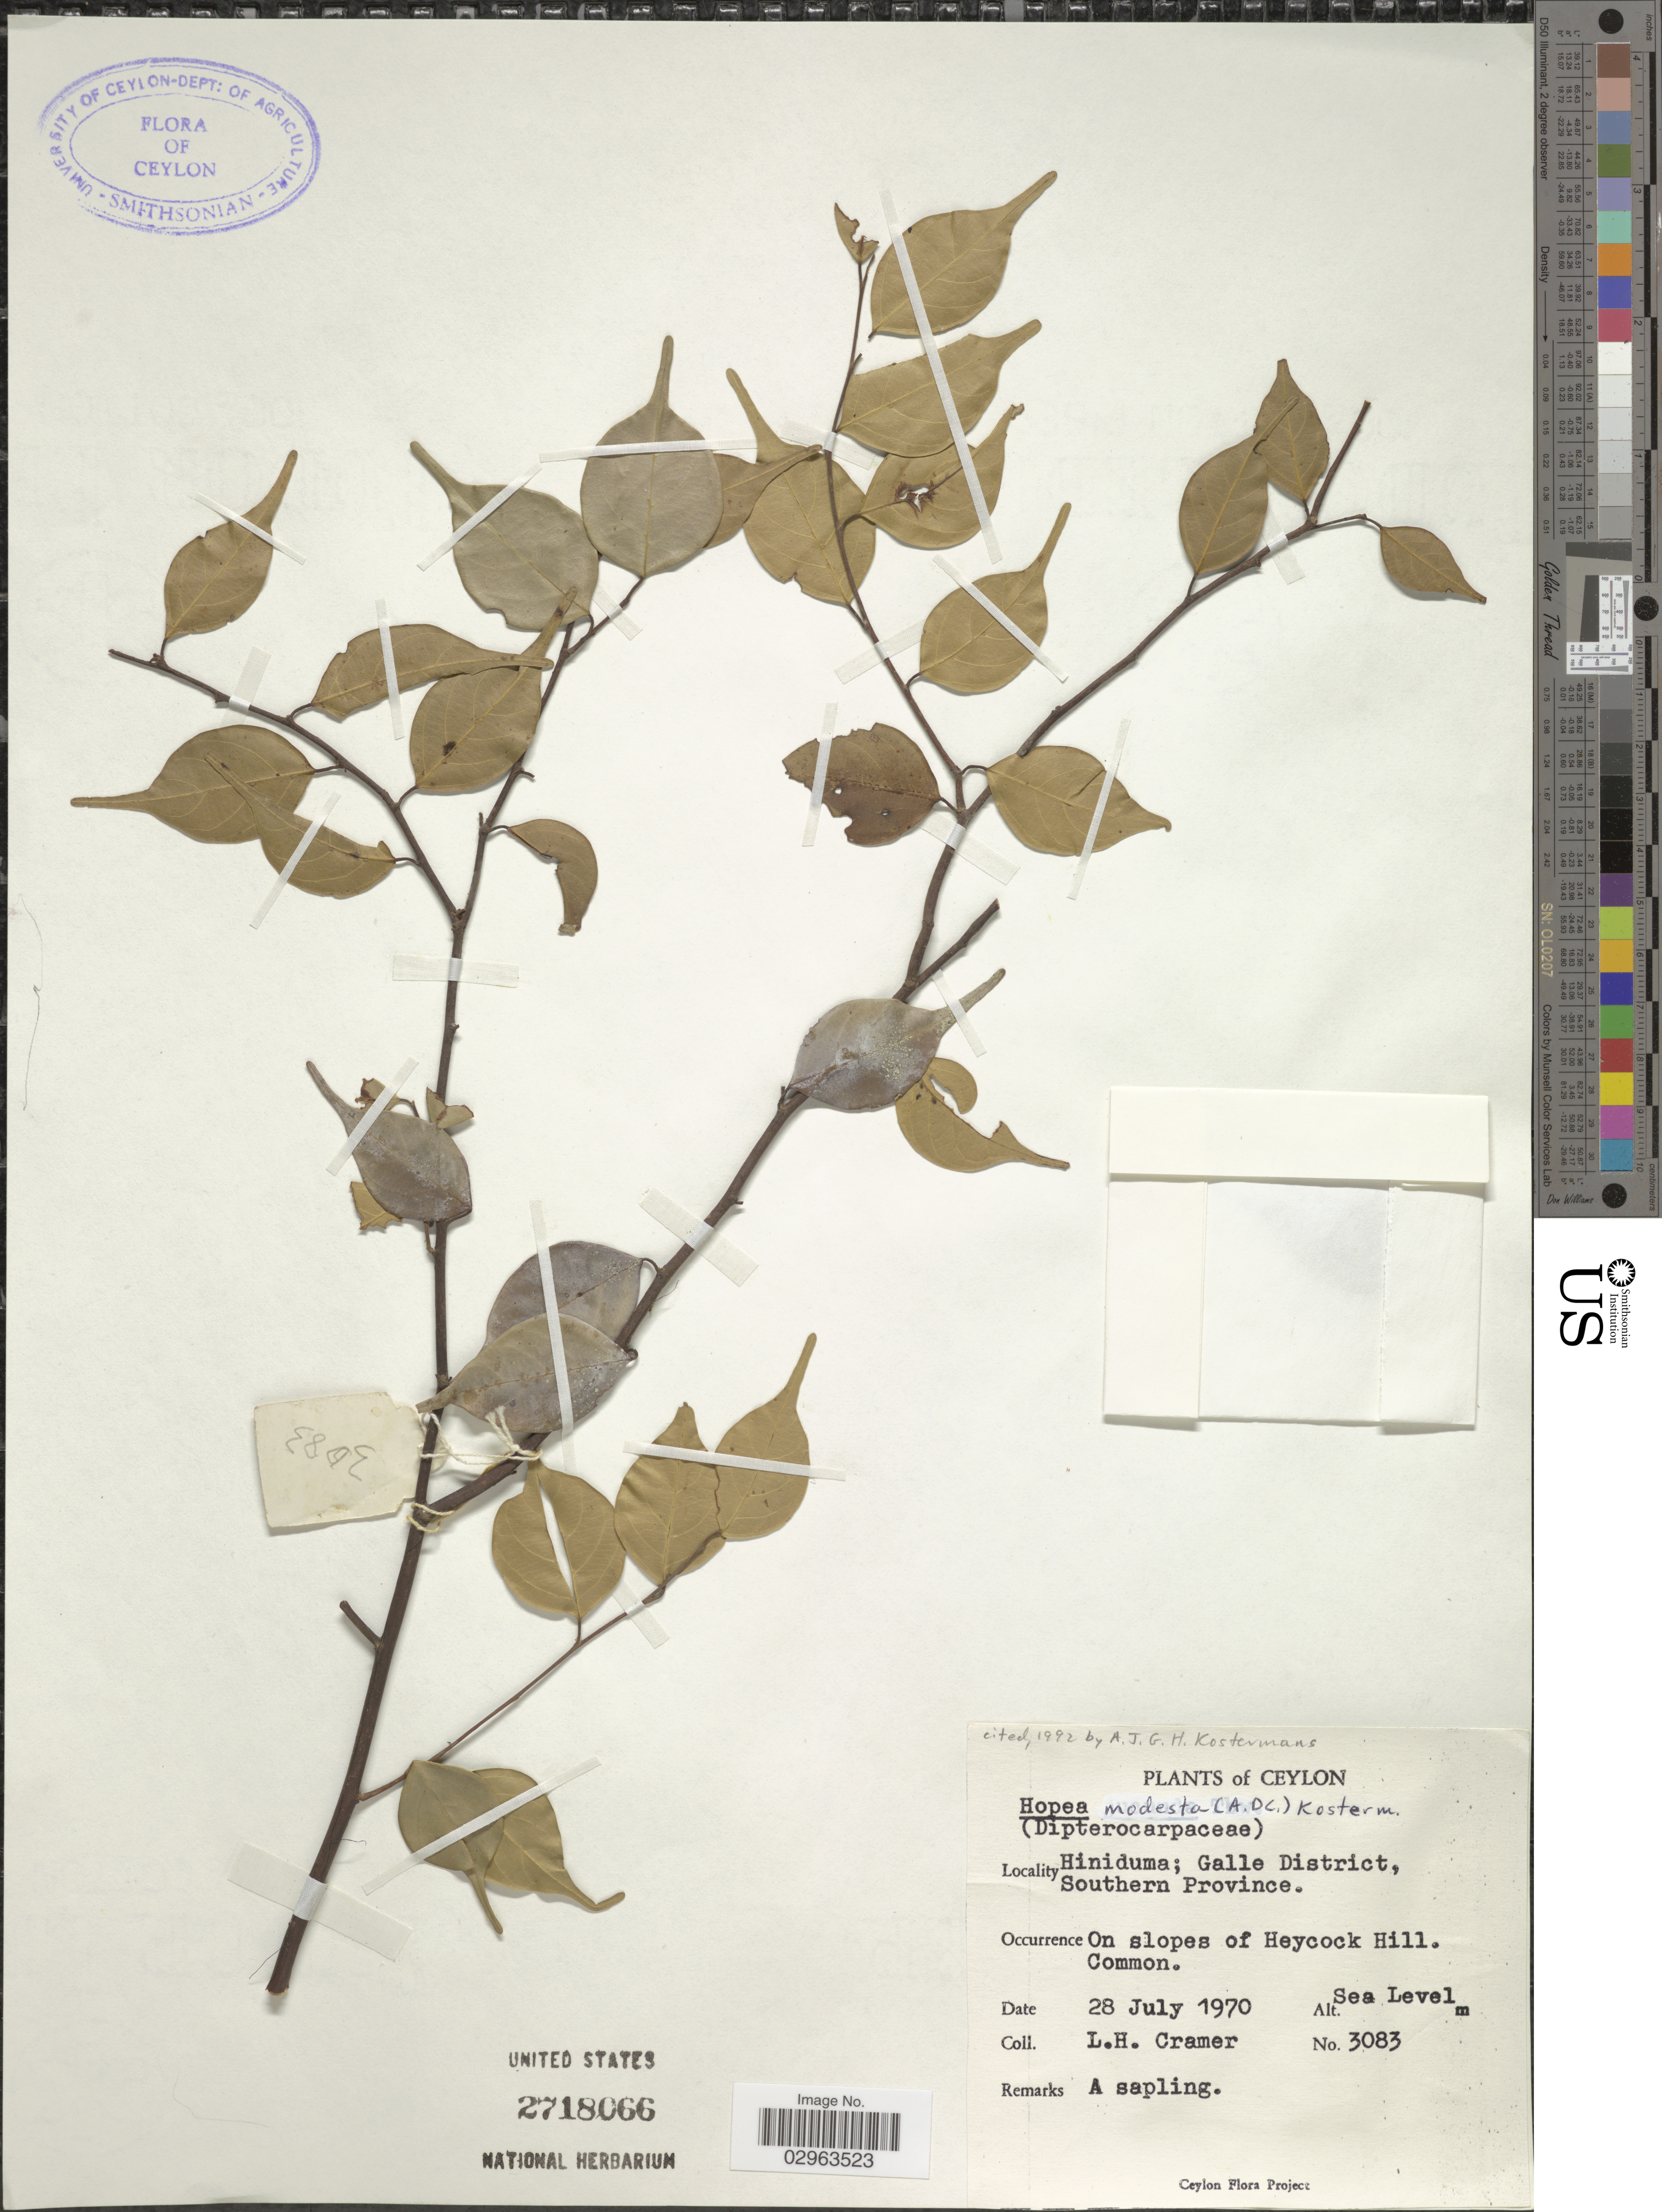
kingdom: Plantae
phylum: Tracheophyta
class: Magnoliopsida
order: Malvales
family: Dipterocarpaceae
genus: Hopea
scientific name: Hopea modesta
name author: Thwaites ex A. DC.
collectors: L. H. Cramer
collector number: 3083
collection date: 1970-07-28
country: Sri Lanka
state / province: Southern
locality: Ceylon. Hiniduma; Galle District. On slopes of Heycock Hill.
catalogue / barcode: US 2718066